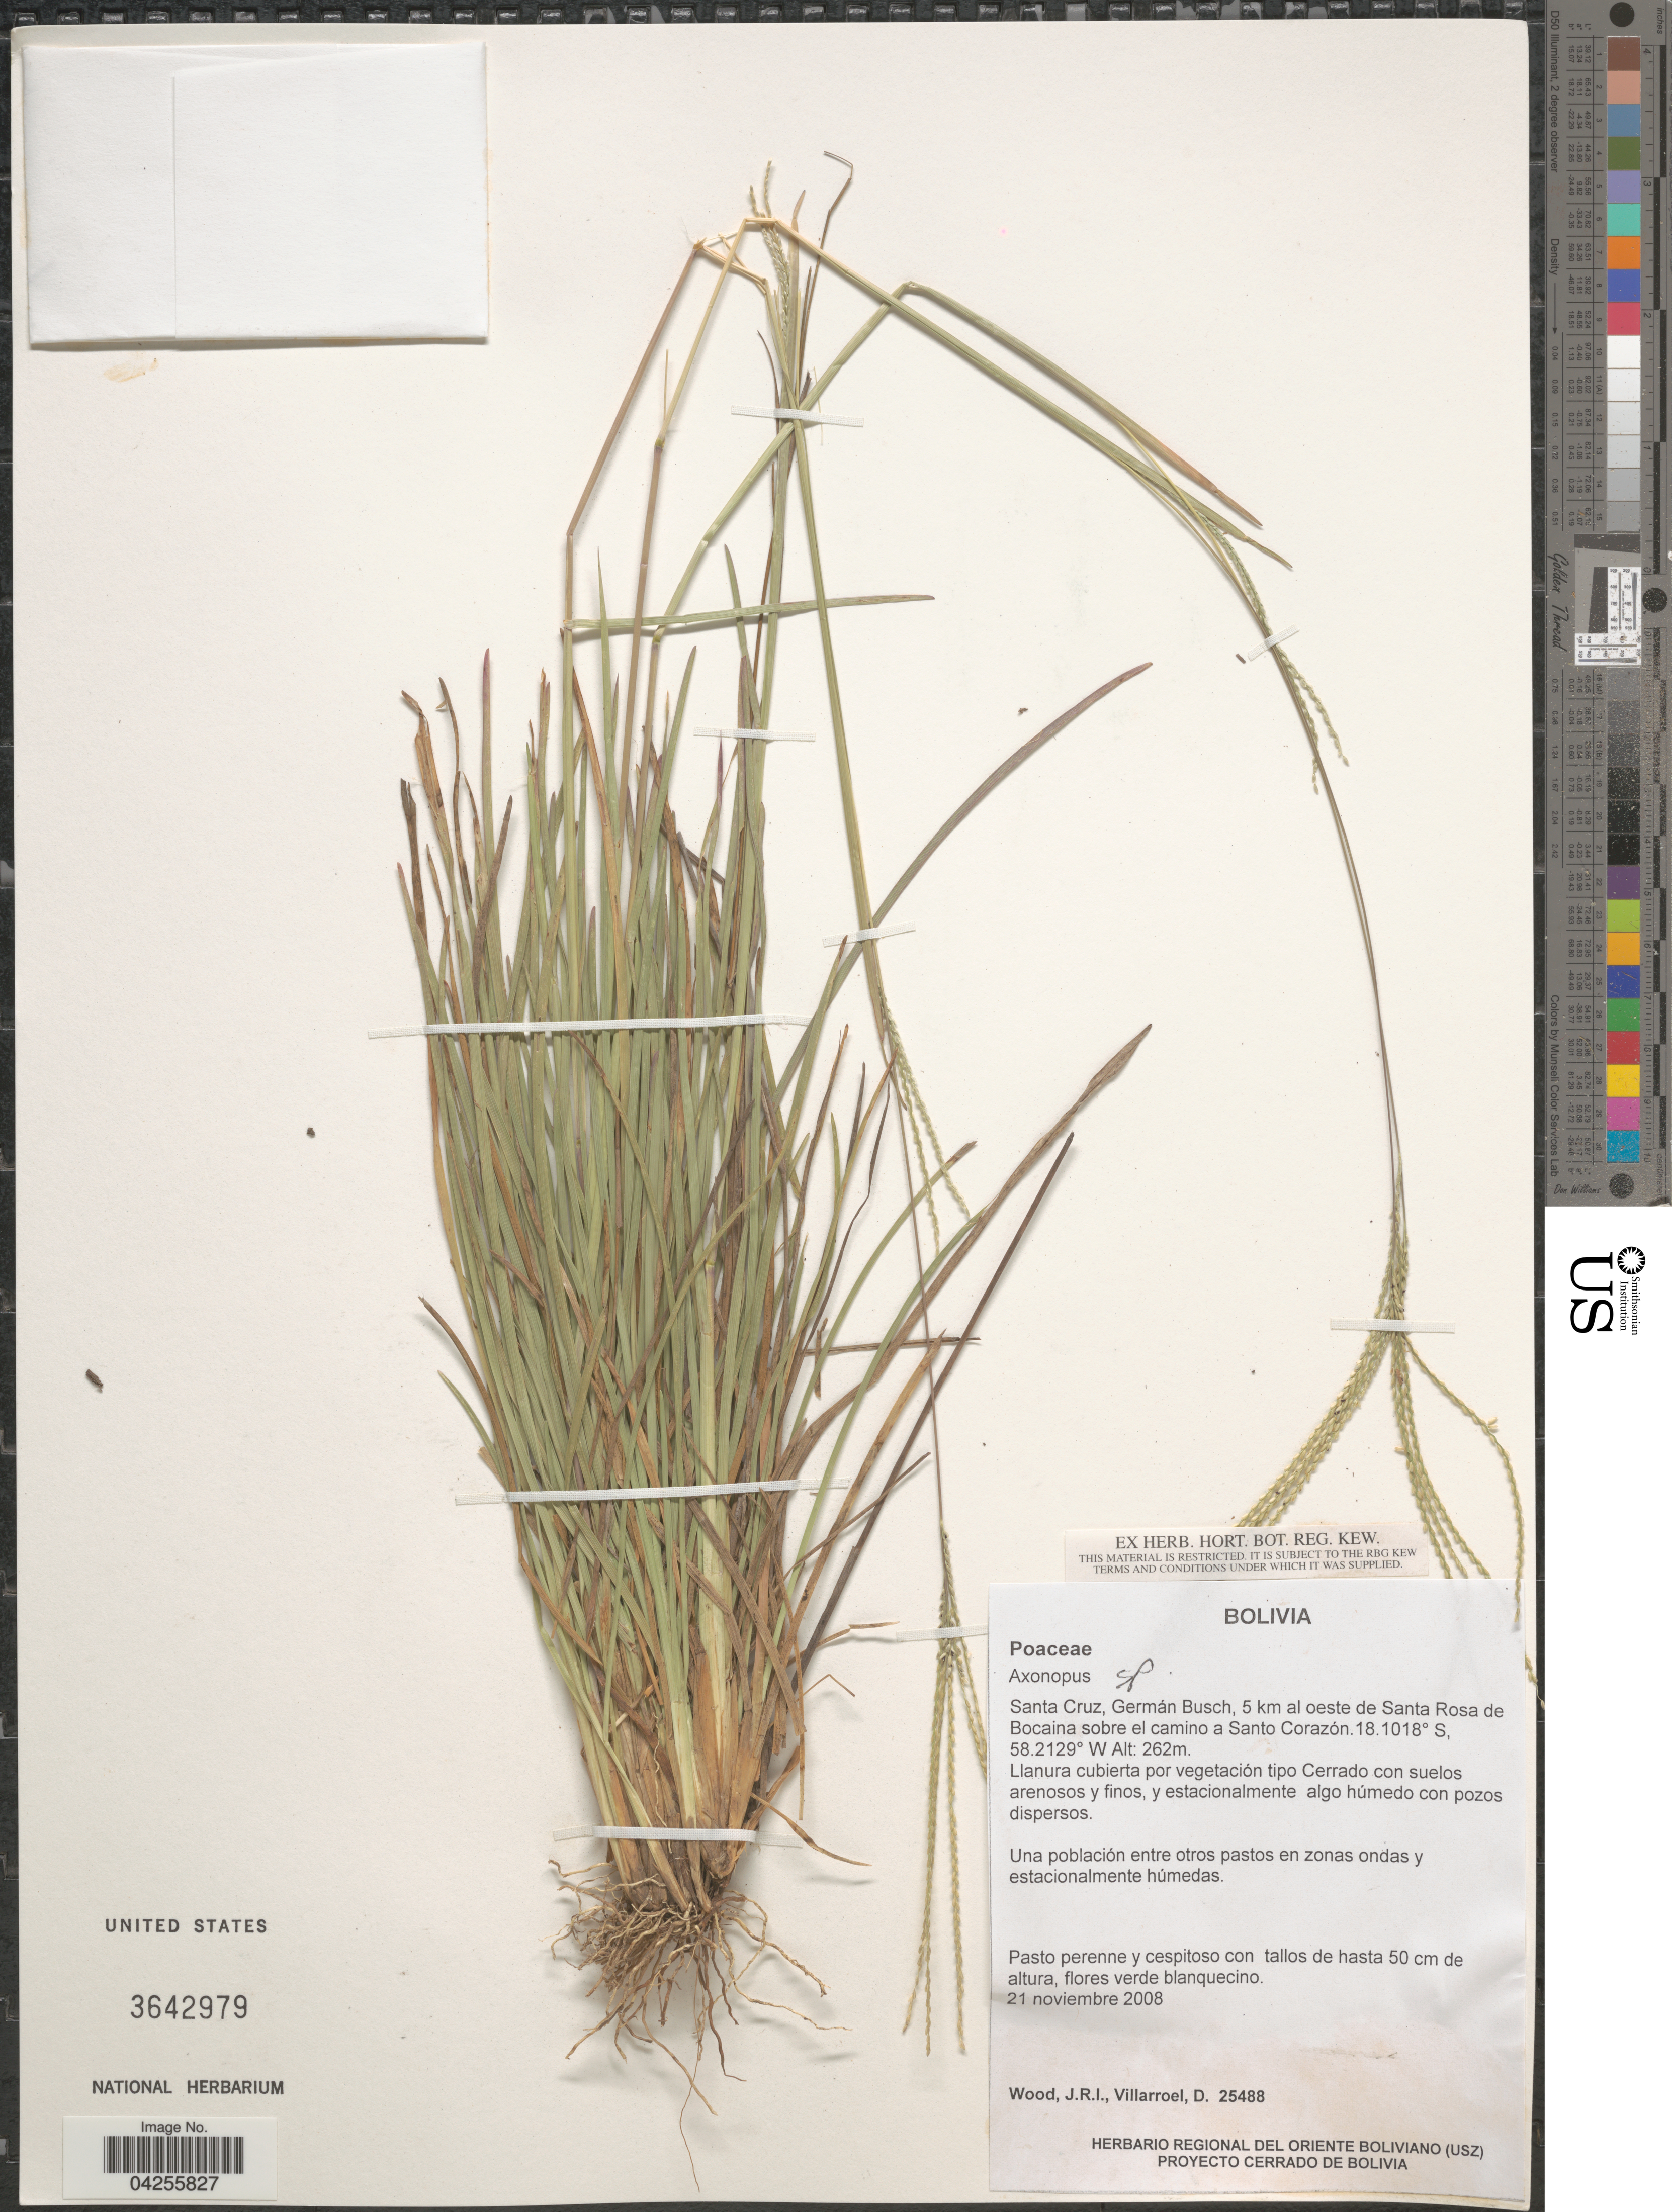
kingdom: Plantae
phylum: Tracheophyta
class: Liliopsida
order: Poales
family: Poaceae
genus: Axonopus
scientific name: Axonopus sp.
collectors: J. R. I. Wood & D. Villarroel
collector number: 25488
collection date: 2008-11-21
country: Bolivia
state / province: Santa Cruz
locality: Germán Busch, 5 km al oeste de Santa Rosa de Bocaina sobre el camino a Santo Corazón.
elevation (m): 262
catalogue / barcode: US 3642979